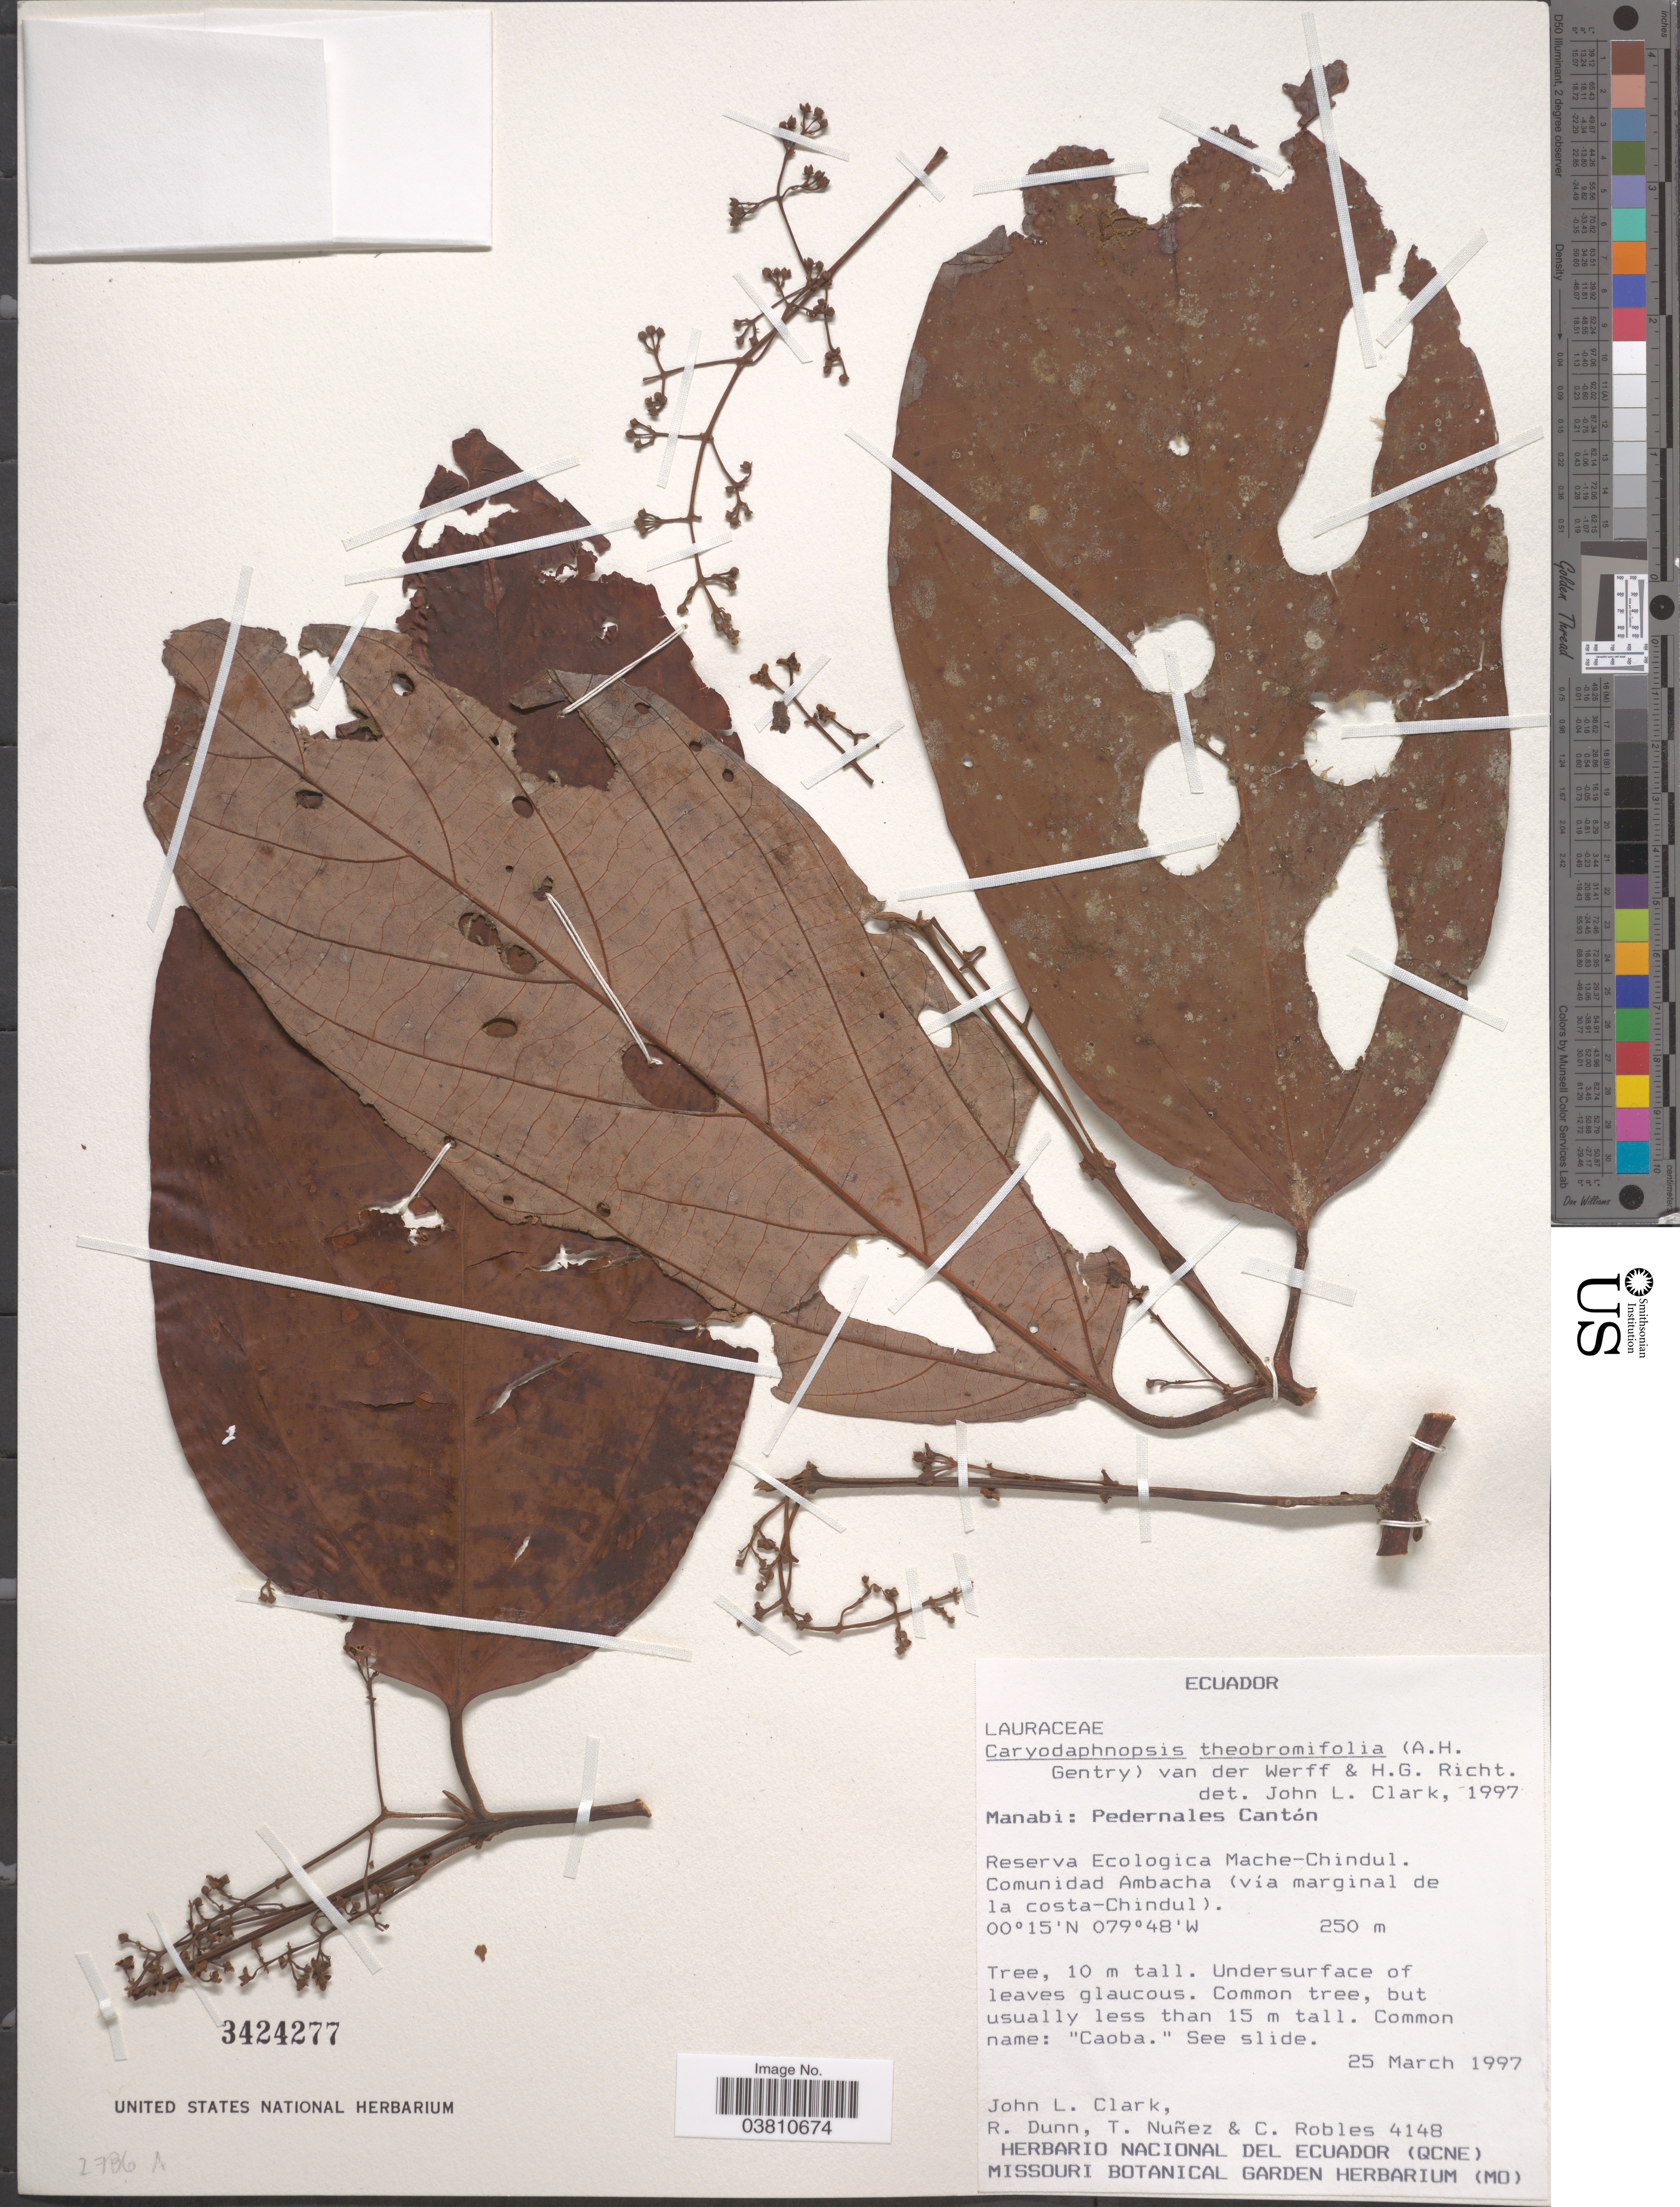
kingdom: Plantae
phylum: Tracheophyta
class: Magnoliopsida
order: Laurales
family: Lauraceae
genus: Caryodaphnopsis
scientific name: Caryodaphnopsis theobromifolia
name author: (A.H. Gentry) van der Werff & H.G. Richt.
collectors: J. L. Clark, R. Dunn, T. Núñez & C. Robles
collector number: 4148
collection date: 1997-03-25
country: Ecuador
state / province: Manabí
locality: Pedernales Cantón. Reserva Ecologica Mache-Chindul. Comunidad Ambacha (vía marginal de la costa-Chindul).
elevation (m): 250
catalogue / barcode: US 3424277